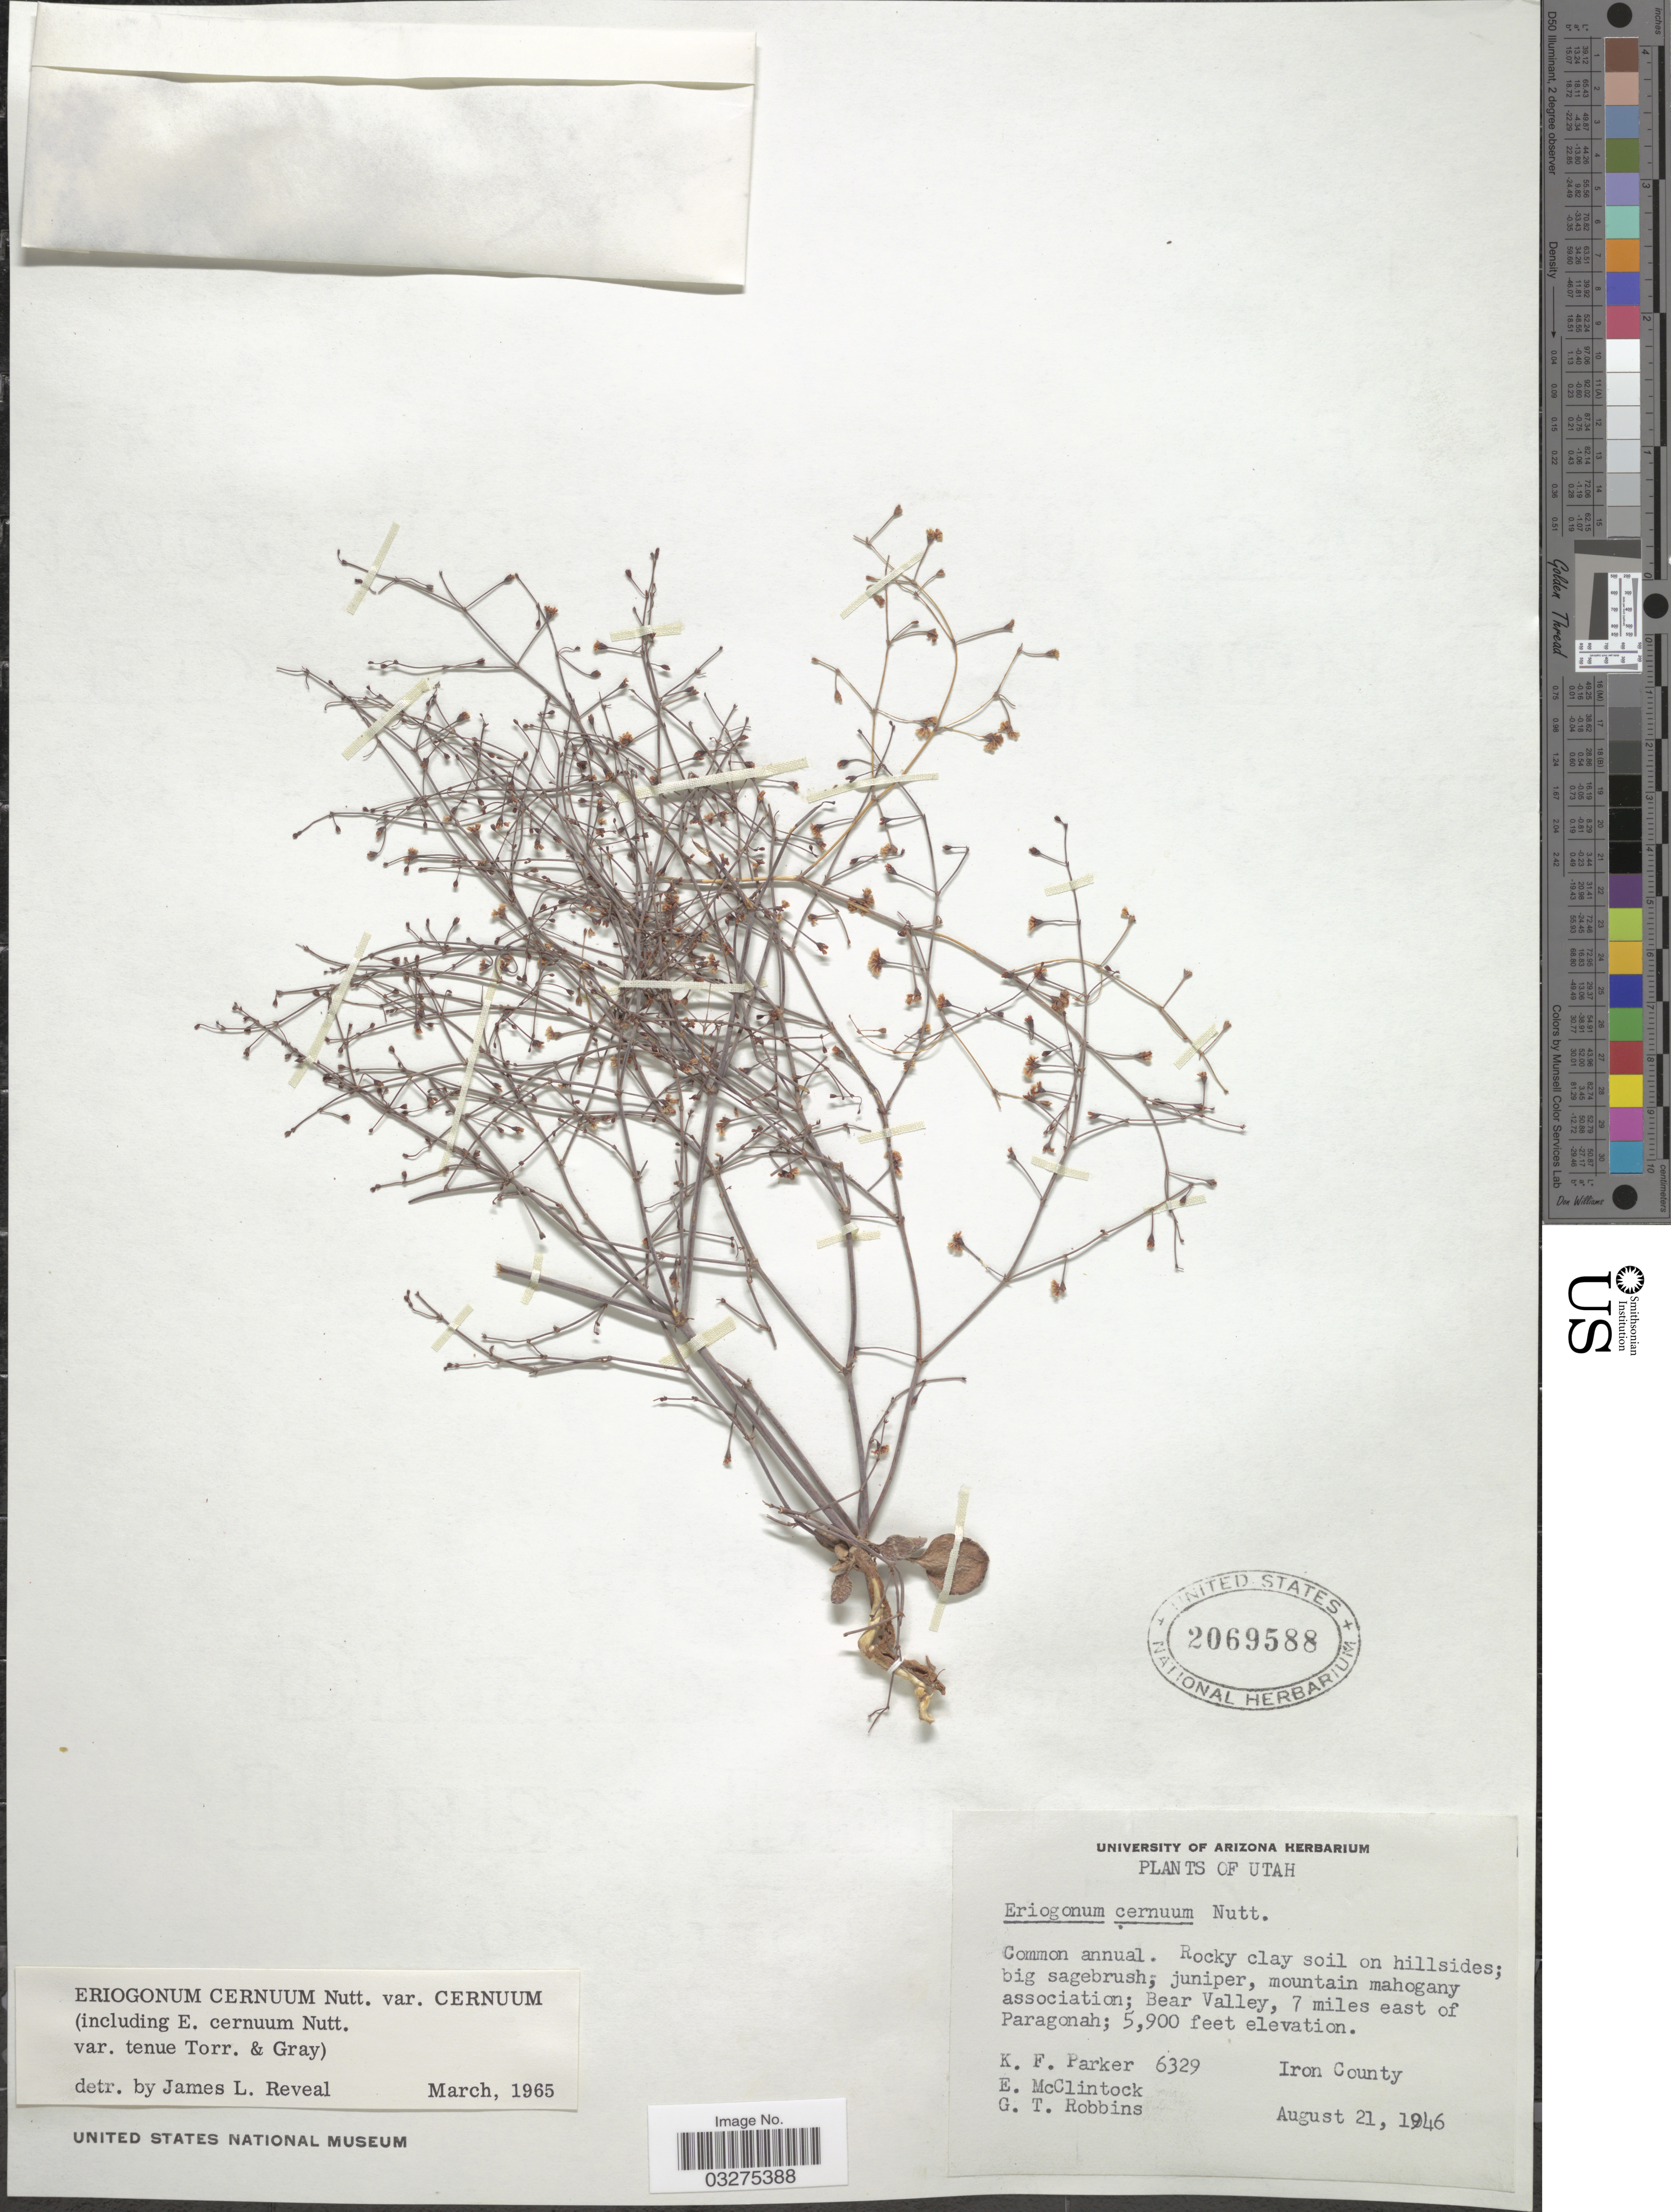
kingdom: Plantae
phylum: Tracheophyta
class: Magnoliopsida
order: Caryophyllales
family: Polygonaceae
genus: Eriogonum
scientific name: Eriogonum cernuum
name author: Nutt.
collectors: K. F. Parker, E. McClintock & G. T. Robbins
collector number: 6329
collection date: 1946-08-21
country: United States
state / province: Utah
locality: Bear Valley, 7 miles east of Paragonah. Iron County.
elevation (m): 1798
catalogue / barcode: US 2069588